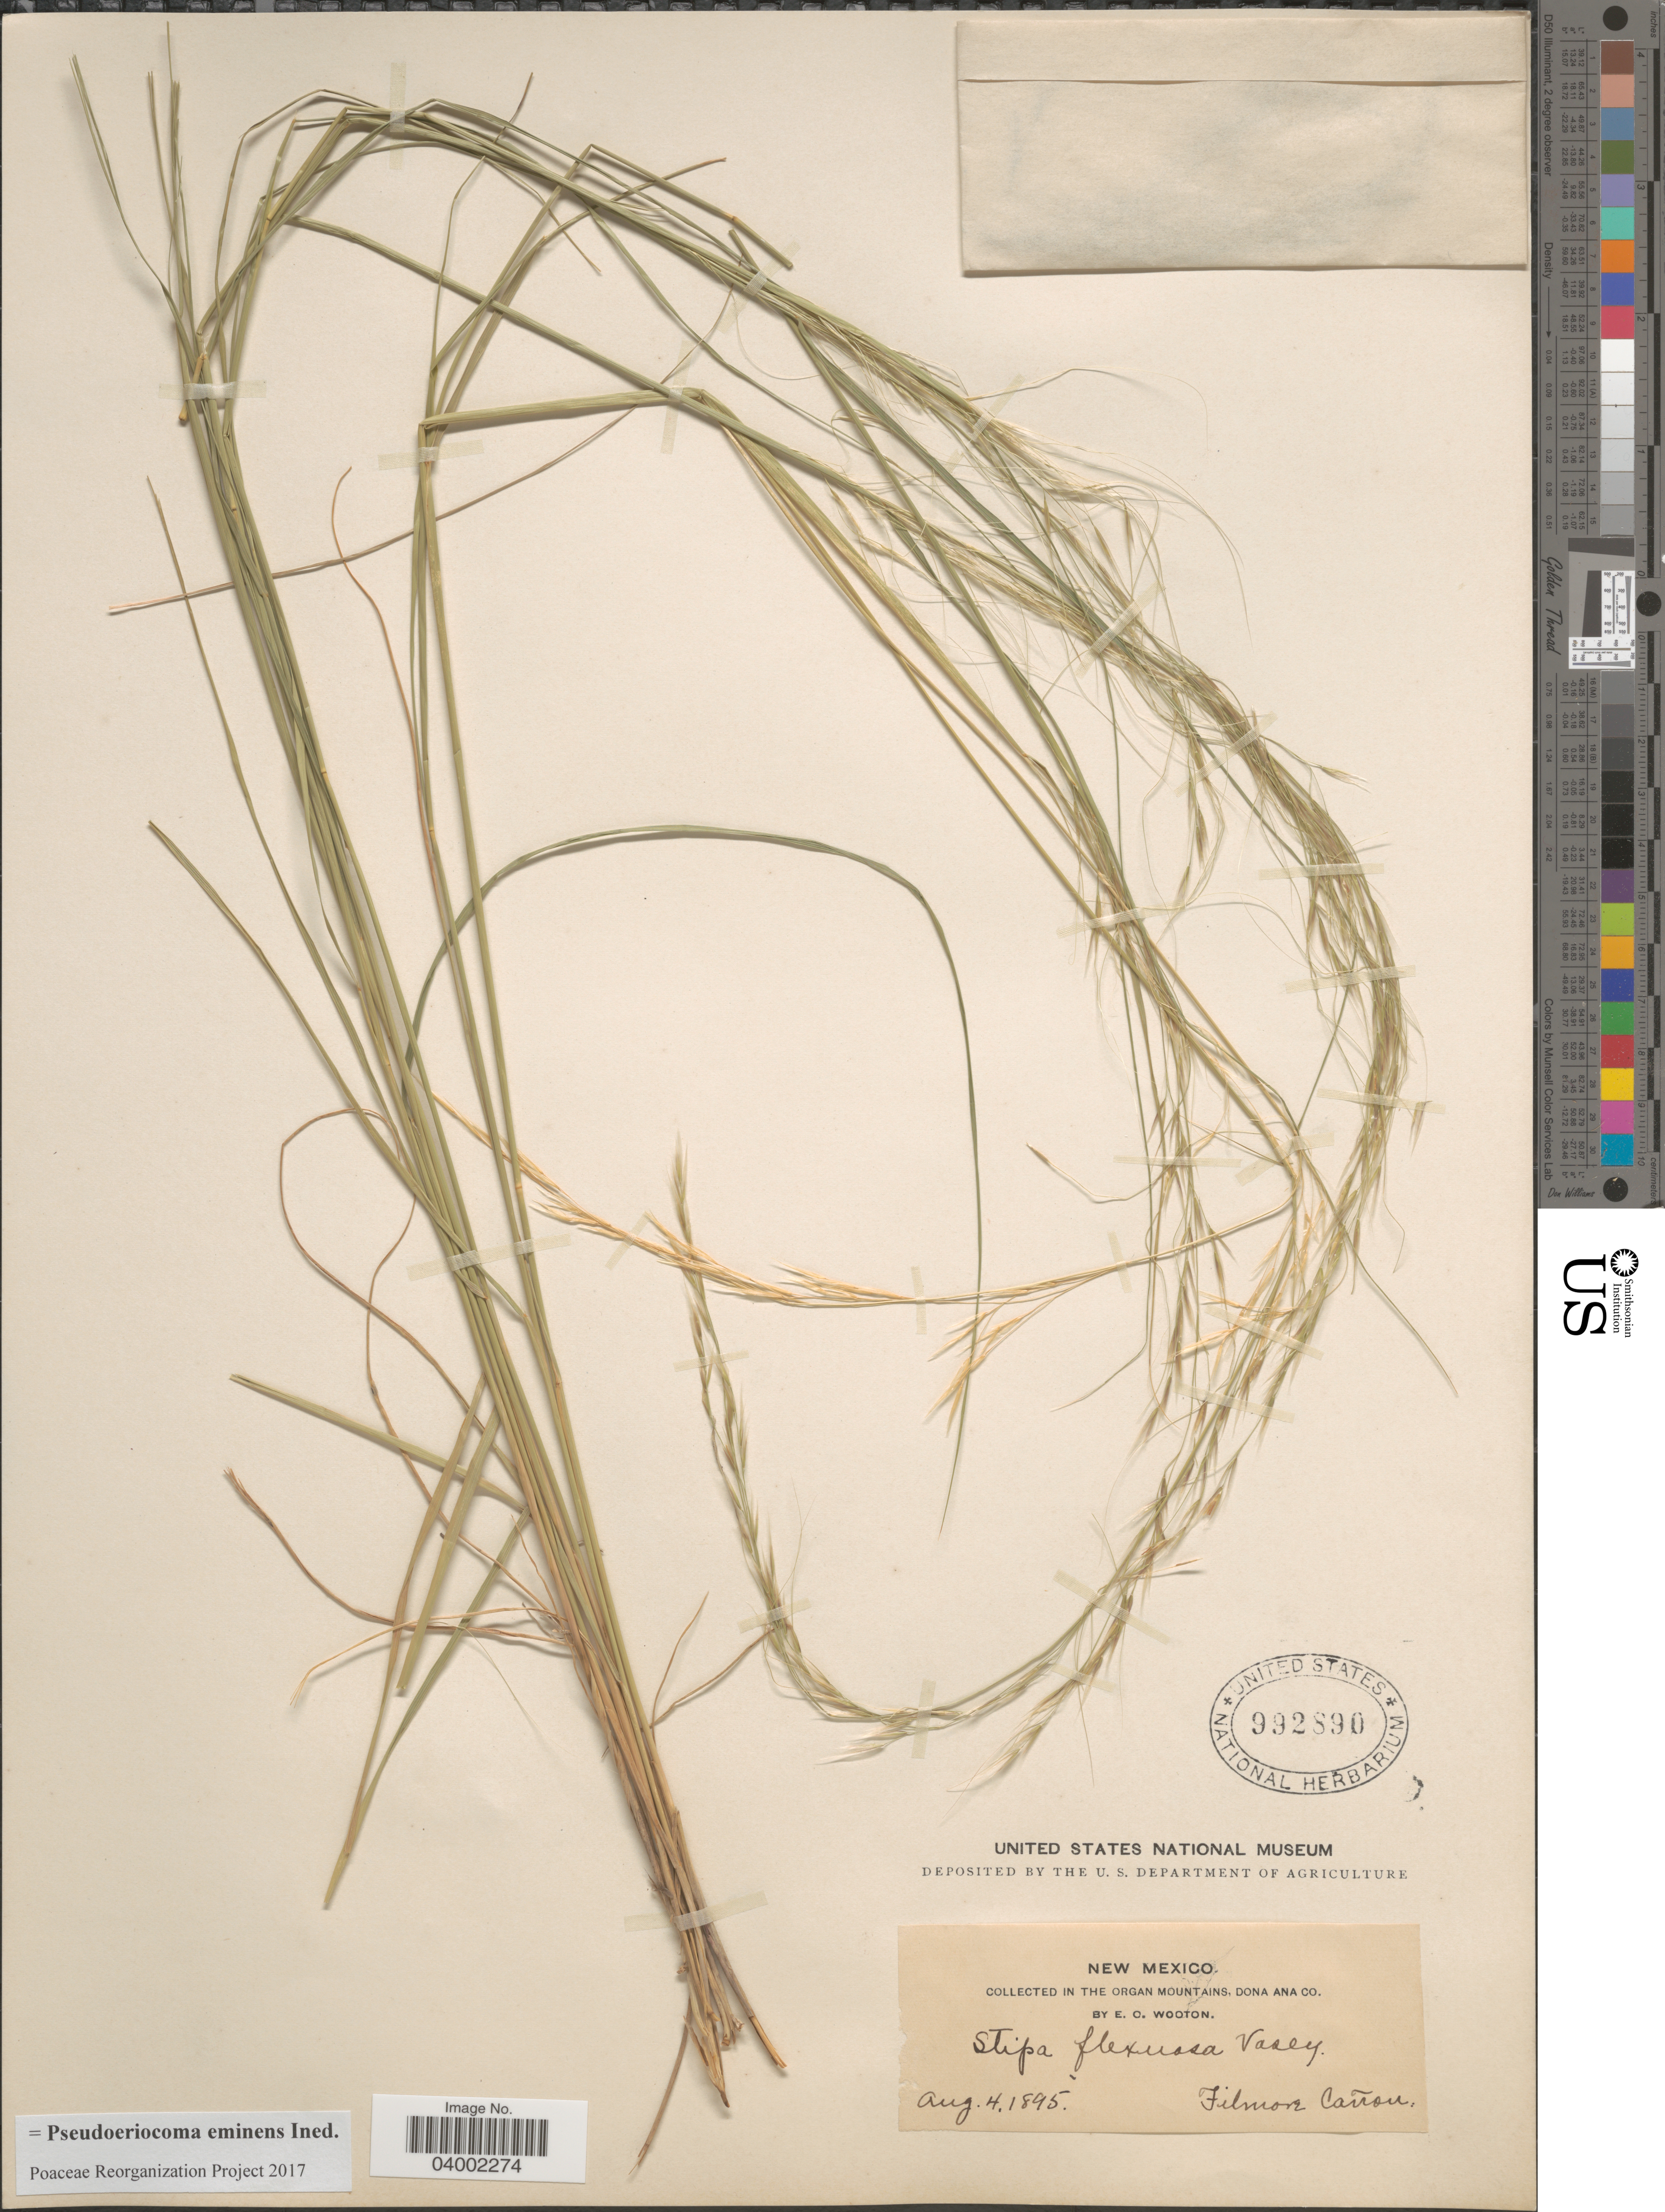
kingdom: Plantae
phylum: Tracheophyta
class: Liliopsida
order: Poales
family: Poaceae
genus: Pseudoeriocoma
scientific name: Pseudoeriocoma eminens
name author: (Cav.) Romasch.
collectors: E. O. Wooton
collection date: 1895-08-04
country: United States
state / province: New Mexico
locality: In the Organ Mountains, Dona Ana Co. Filmore Cañon.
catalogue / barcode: US 992890